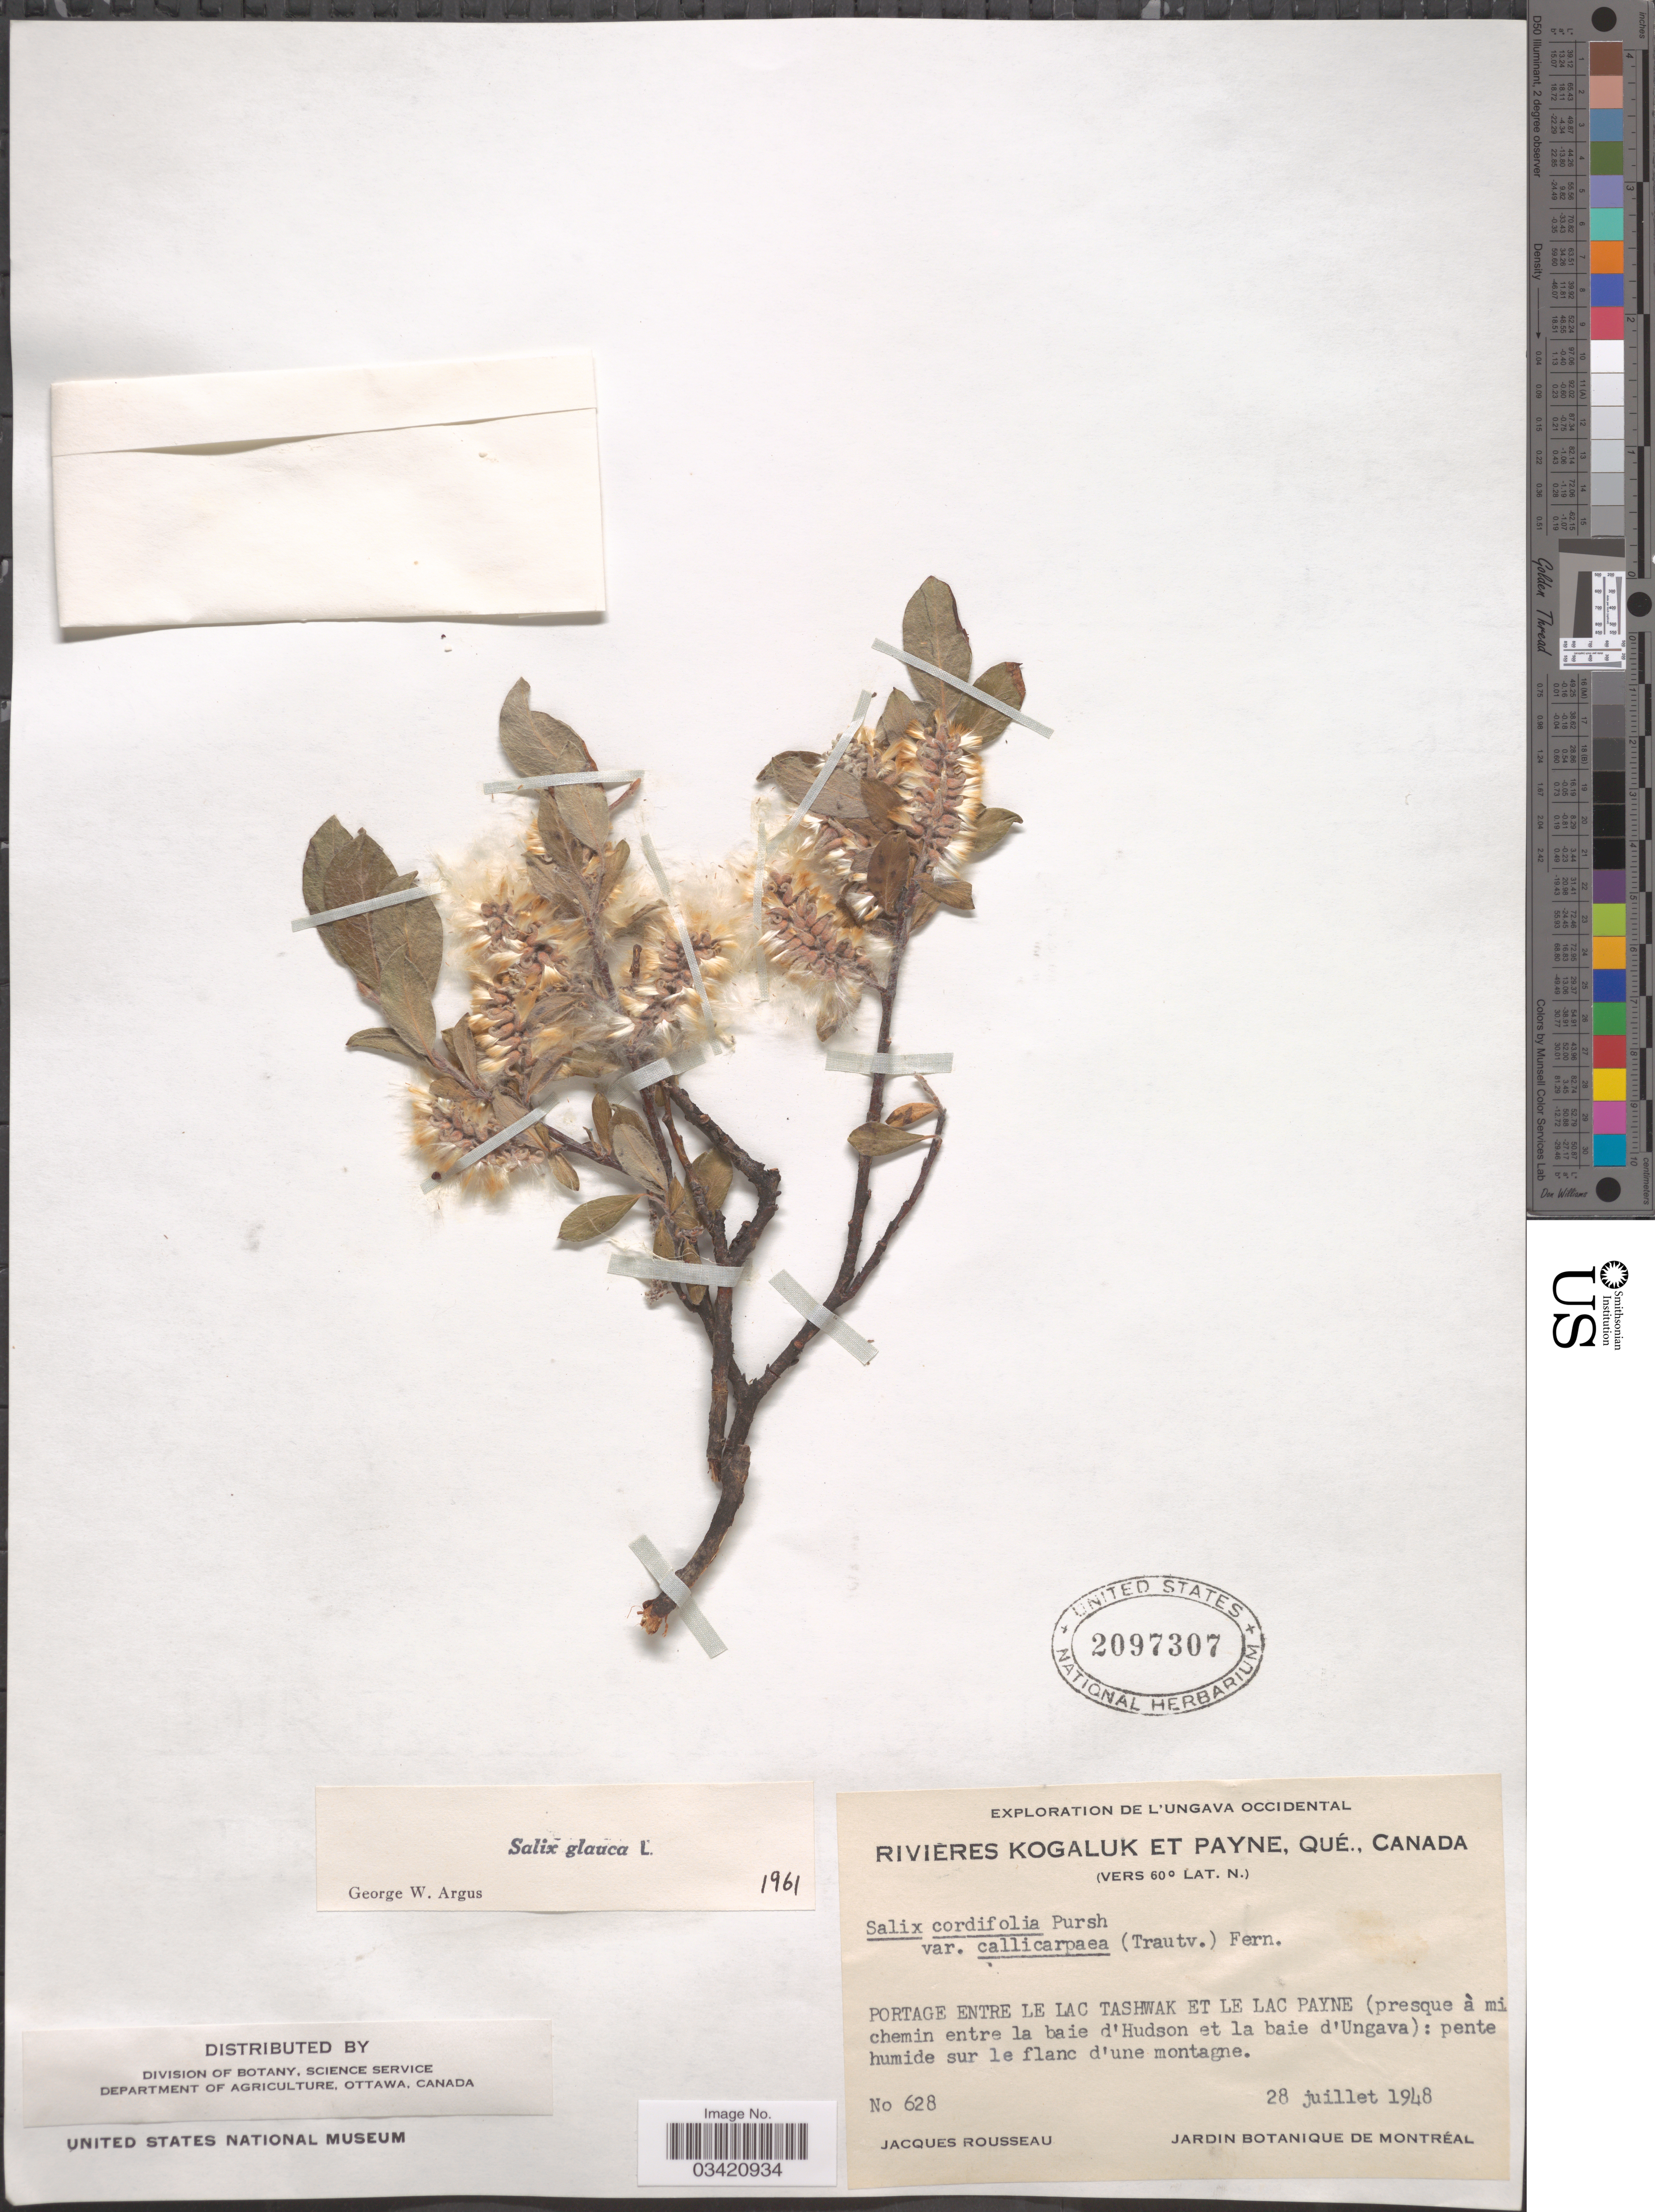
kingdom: Plantae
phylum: Tracheophyta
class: Magnoliopsida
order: Malpighiales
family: Salicaceae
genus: Salix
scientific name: Salix glauca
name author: L.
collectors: J. Rousseau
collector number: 628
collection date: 1948-07-28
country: Canada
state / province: Quebec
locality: Rivières Kogaluk et Payne. Portage entre Le Tac Tashwak et le Lac Payne (presque à mixchemin entre la baie d'Hudson et la baie d'Ungava): pente humide sur le flanc d'une montagne.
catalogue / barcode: US 2097307